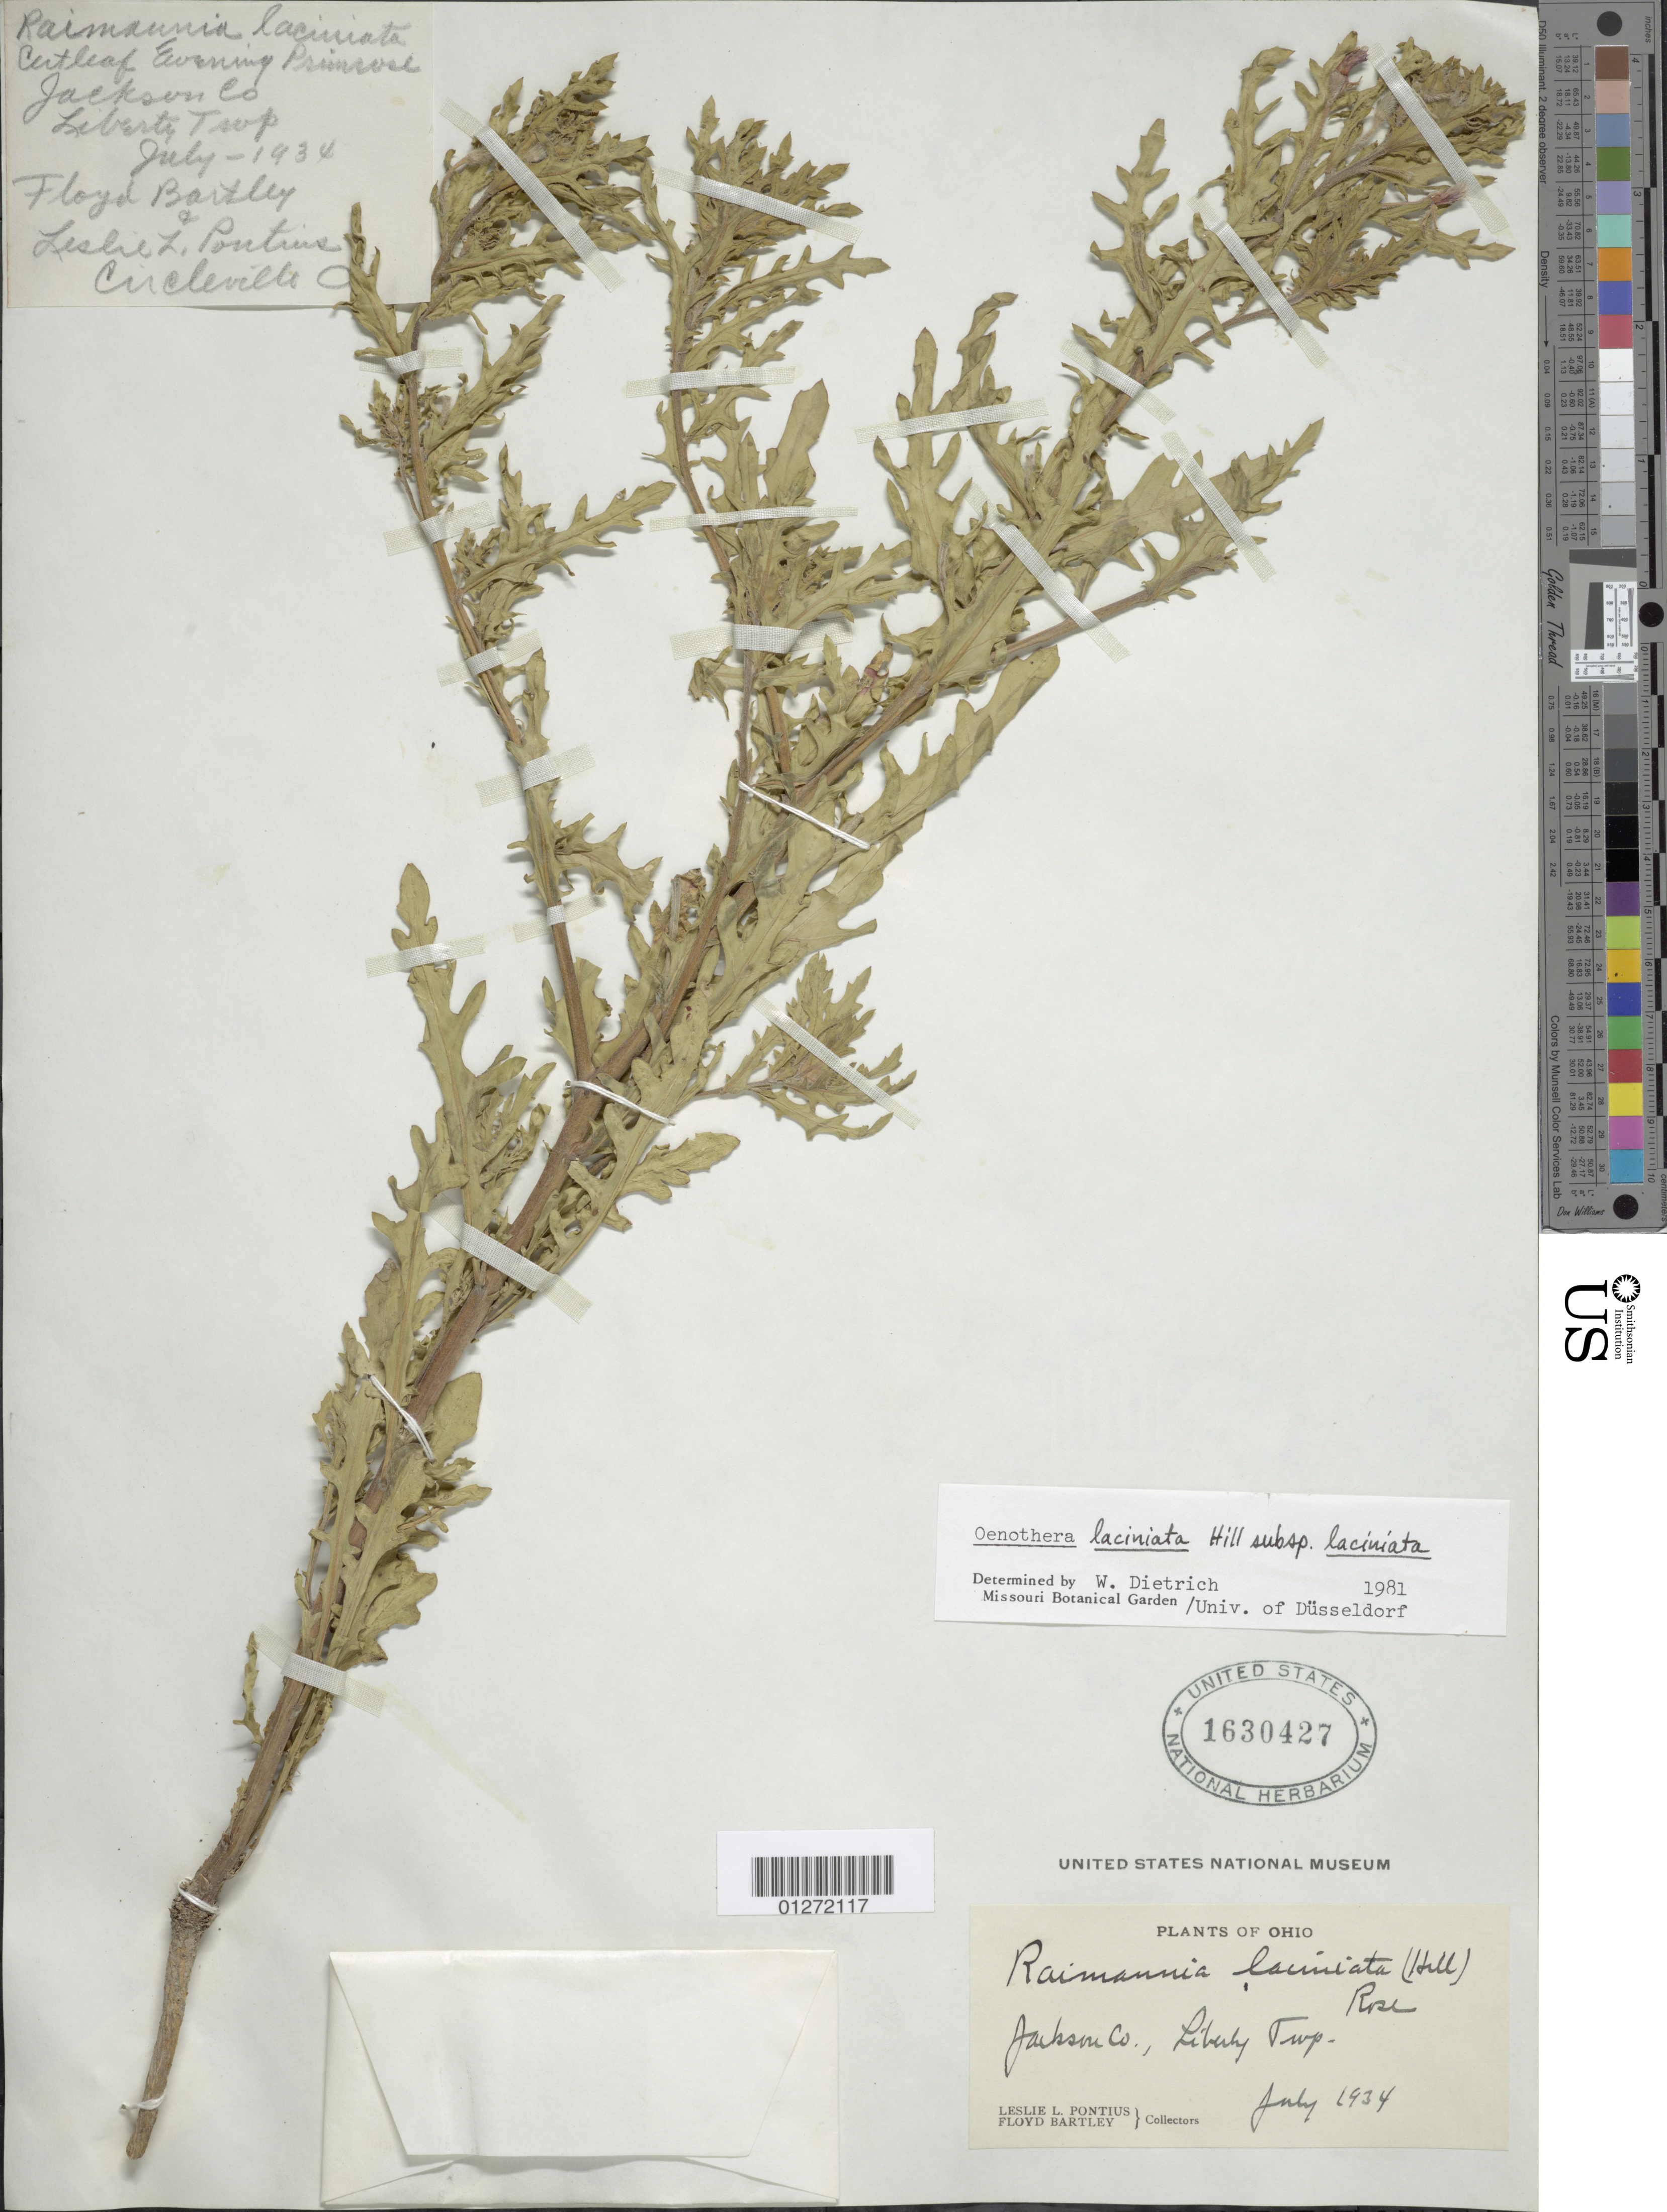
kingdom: Plantae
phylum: Tracheophyta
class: Magnoliopsida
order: Myrtales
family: Onagraceae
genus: Oenothera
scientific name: Oenothera laciniata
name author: Hill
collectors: L. Pontius & F. Bartley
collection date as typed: Jul 1934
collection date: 1934-07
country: United States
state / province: Ohio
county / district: Jackson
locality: Liberty twp.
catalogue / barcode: US 1630427